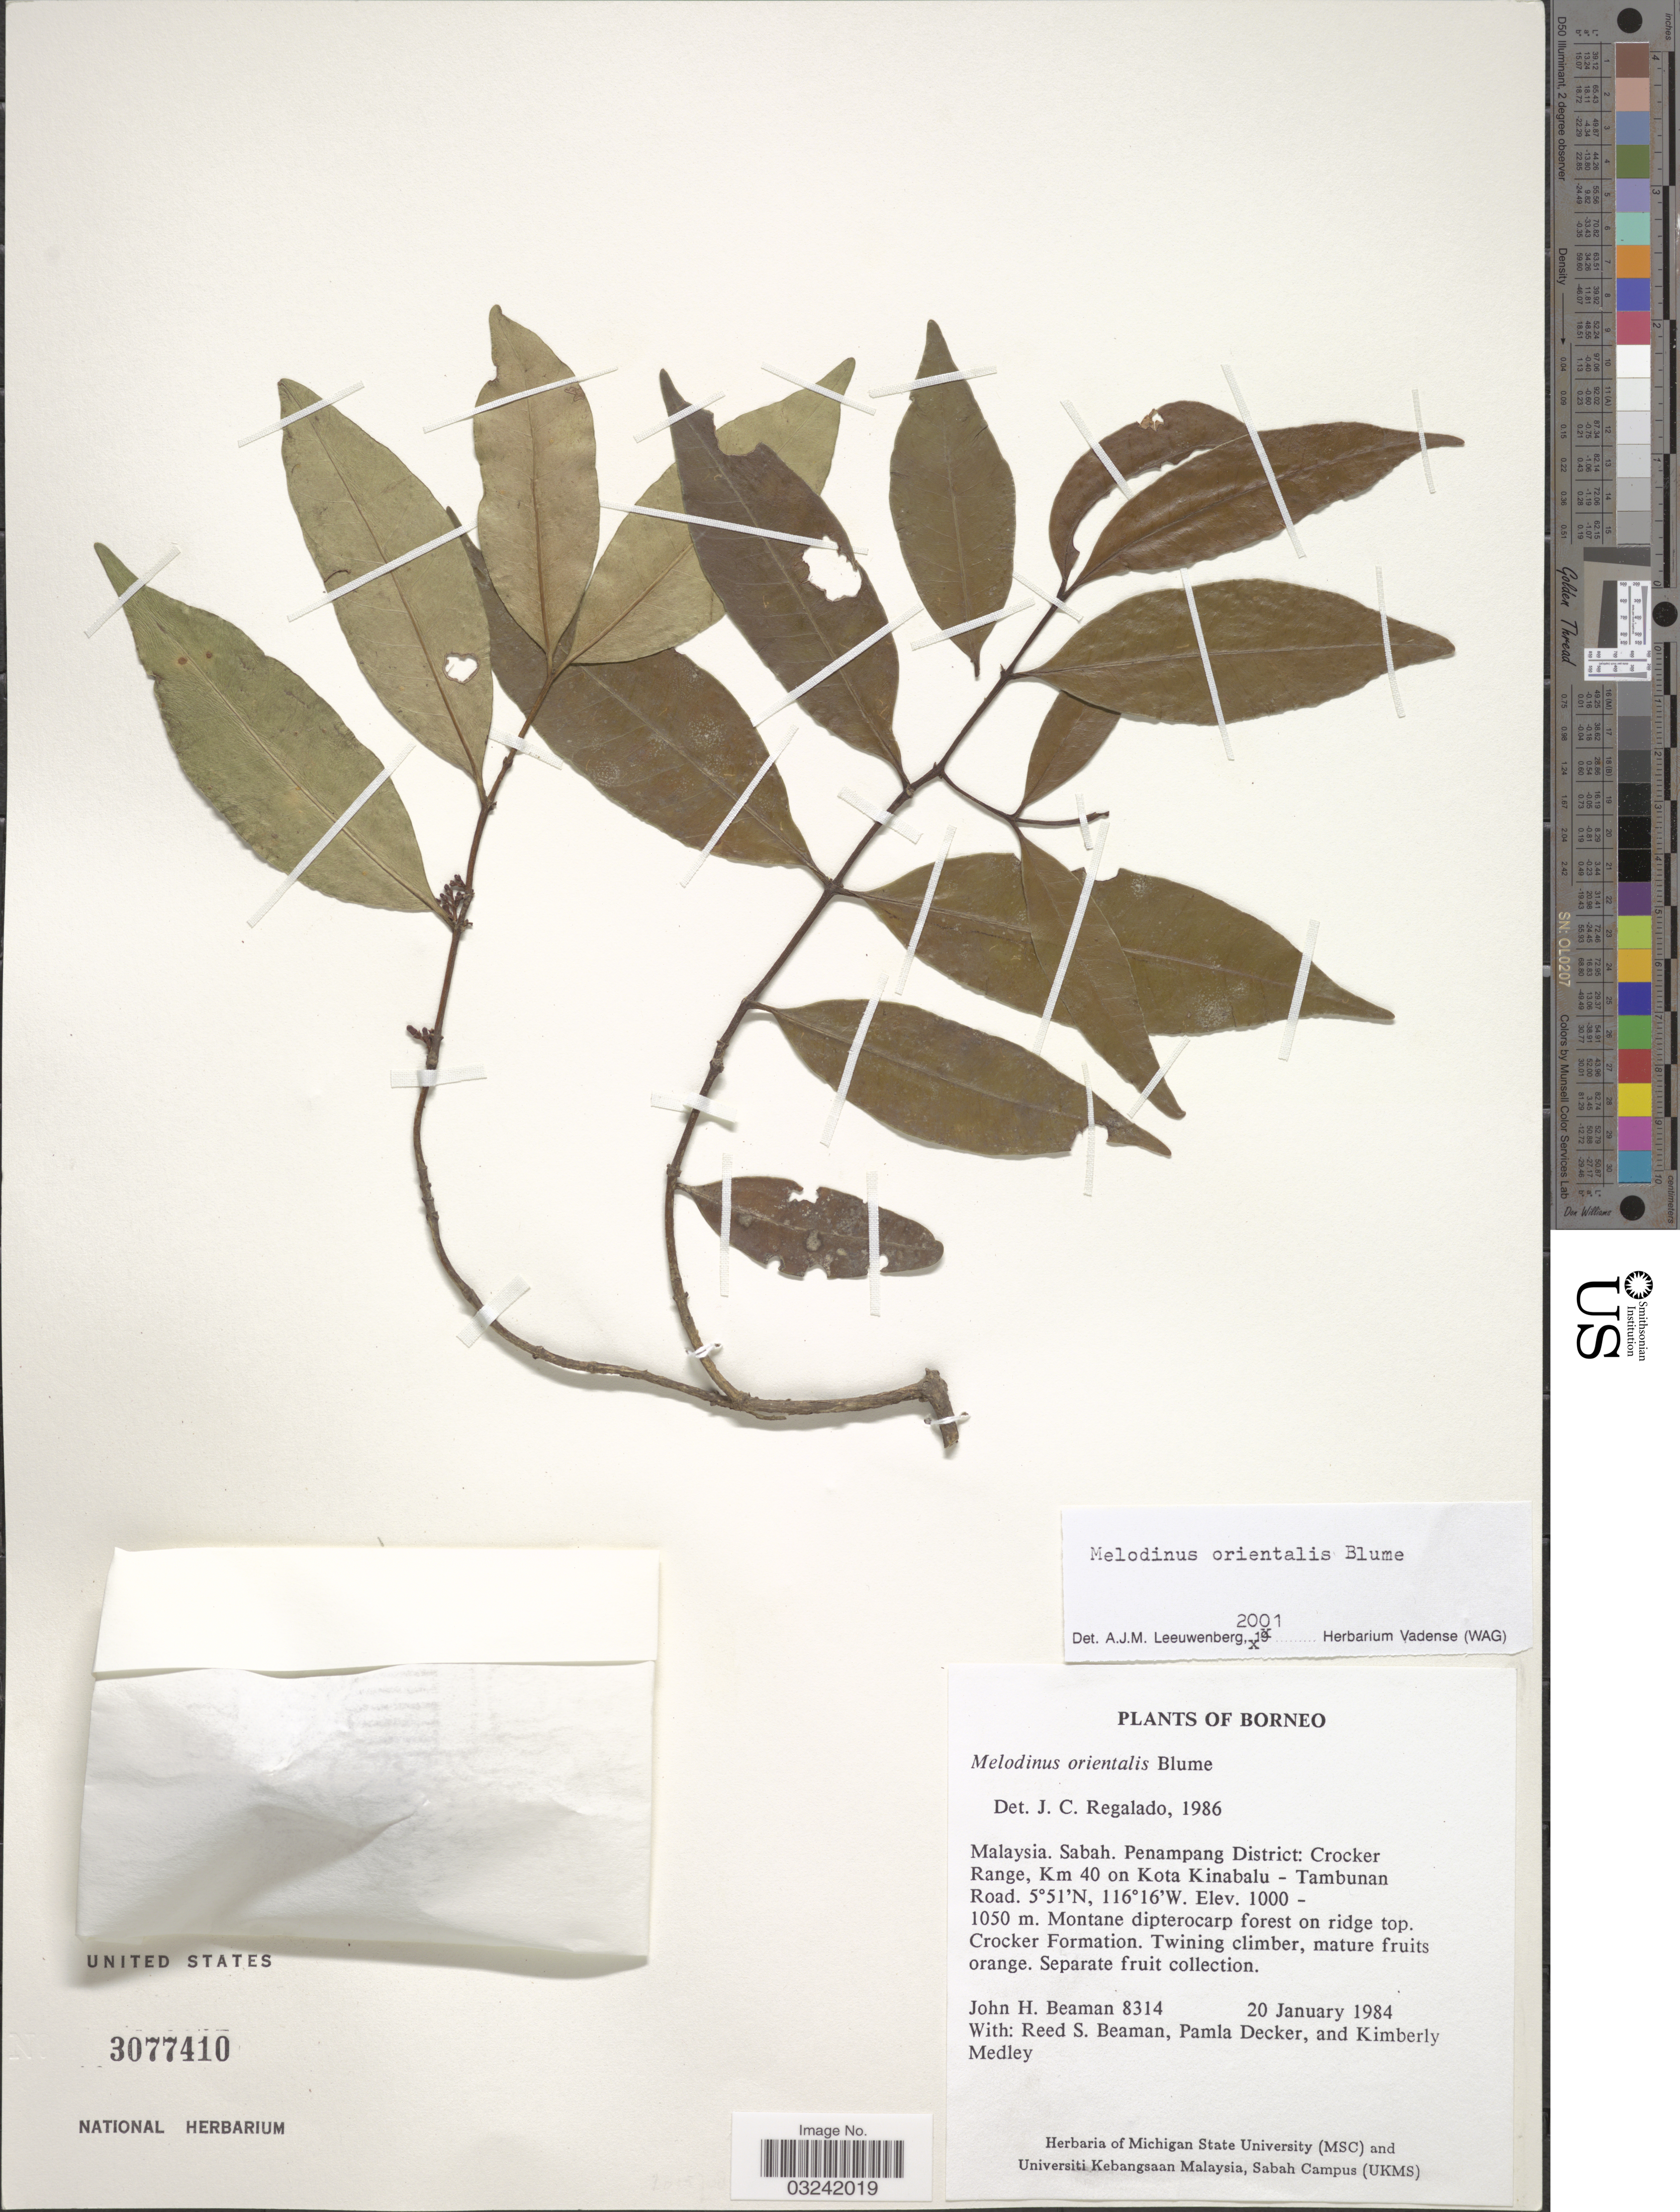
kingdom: Plantae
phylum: Tracheophyta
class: Magnoliopsida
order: Gentianales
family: Apocynaceae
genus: Melodinus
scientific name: Melodinus orientalis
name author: Blume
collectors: J. H. Beaman, R. S. Beaman, P. Decker & K. Medley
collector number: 8314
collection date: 1984-01-20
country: Malaysia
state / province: Sabah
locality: Penampang District: Crocker Range, Km 40 on Kota Kinabalu - Tambunan Road.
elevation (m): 1000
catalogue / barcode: US 3077410